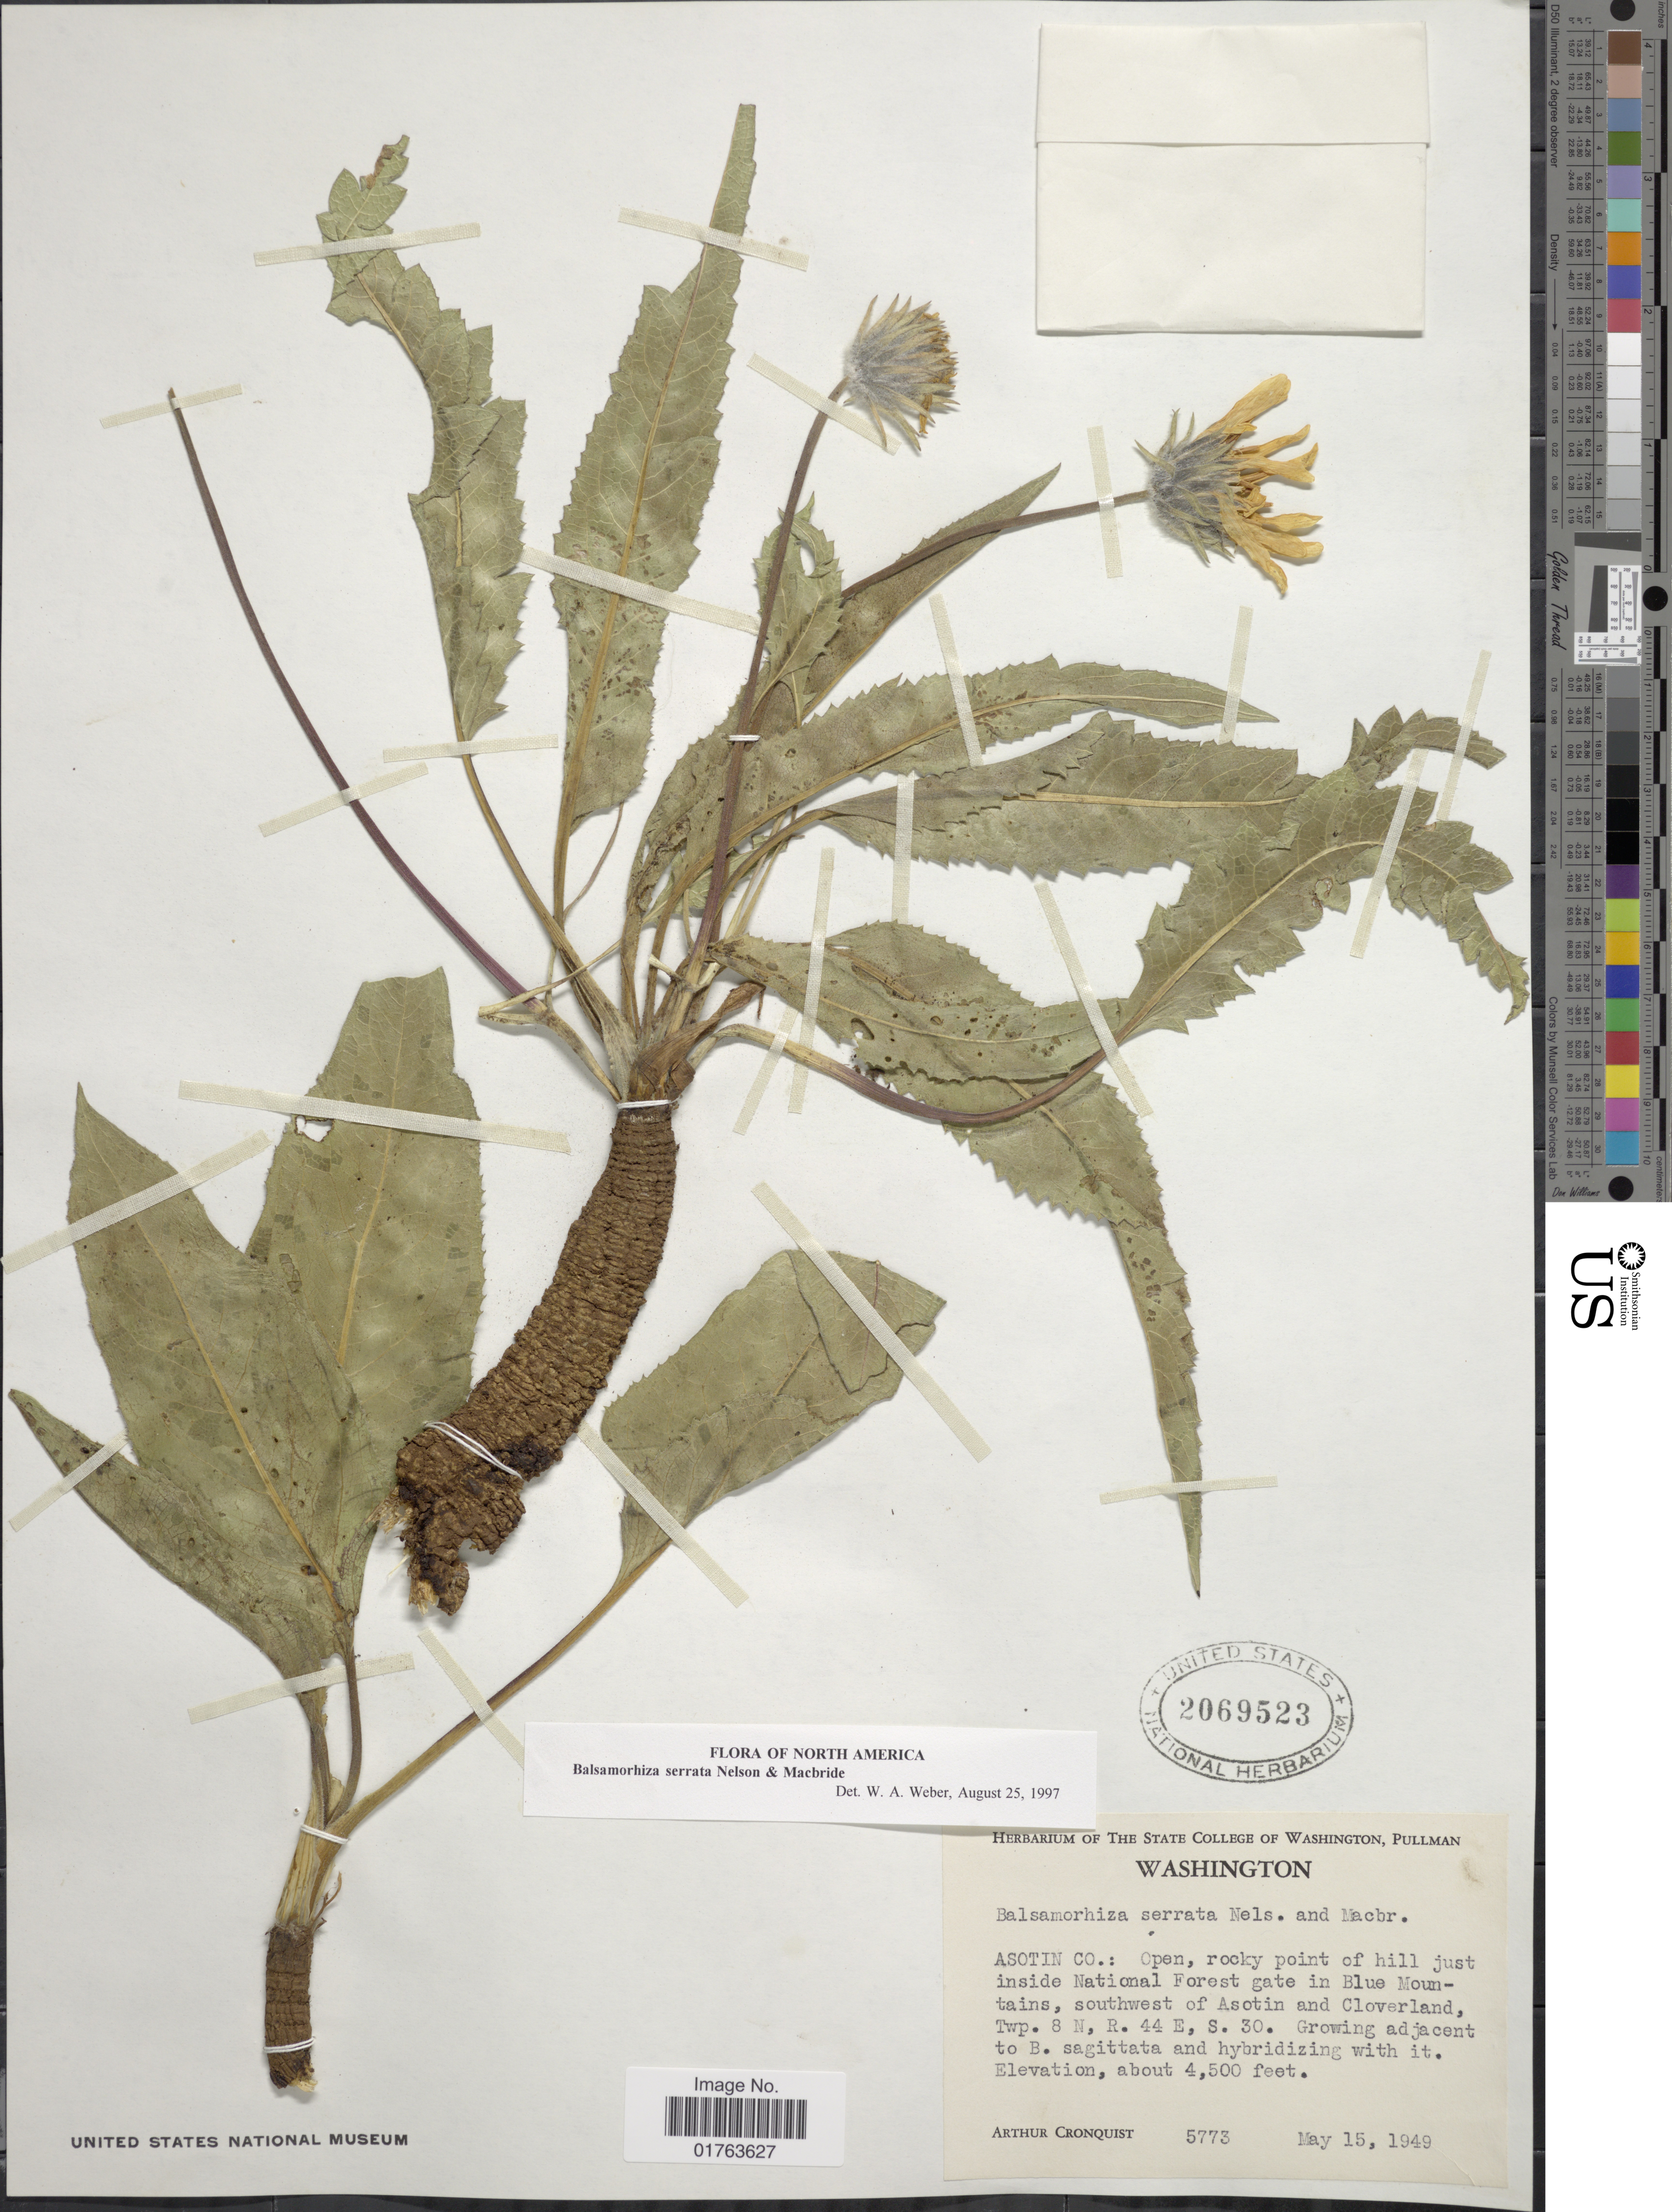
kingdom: Plantae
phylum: Tracheophyta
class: Magnoliopsida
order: Asterales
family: Asteraceae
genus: Balsamorhiza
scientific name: Balsamorhiza serrata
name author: A. Nelson & J.F. Macbr.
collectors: A. J. Cronquist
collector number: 5773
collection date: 1949-05-15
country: United States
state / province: Washington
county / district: Asotin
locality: Asotin Co.: Open, rocky point of hill just inside National Forest gate in Blue Mountains, southwest of Asotin and Cloverland, Twp. 8 N, R. 44 E, S. 30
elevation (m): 1372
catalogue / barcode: US 2069523